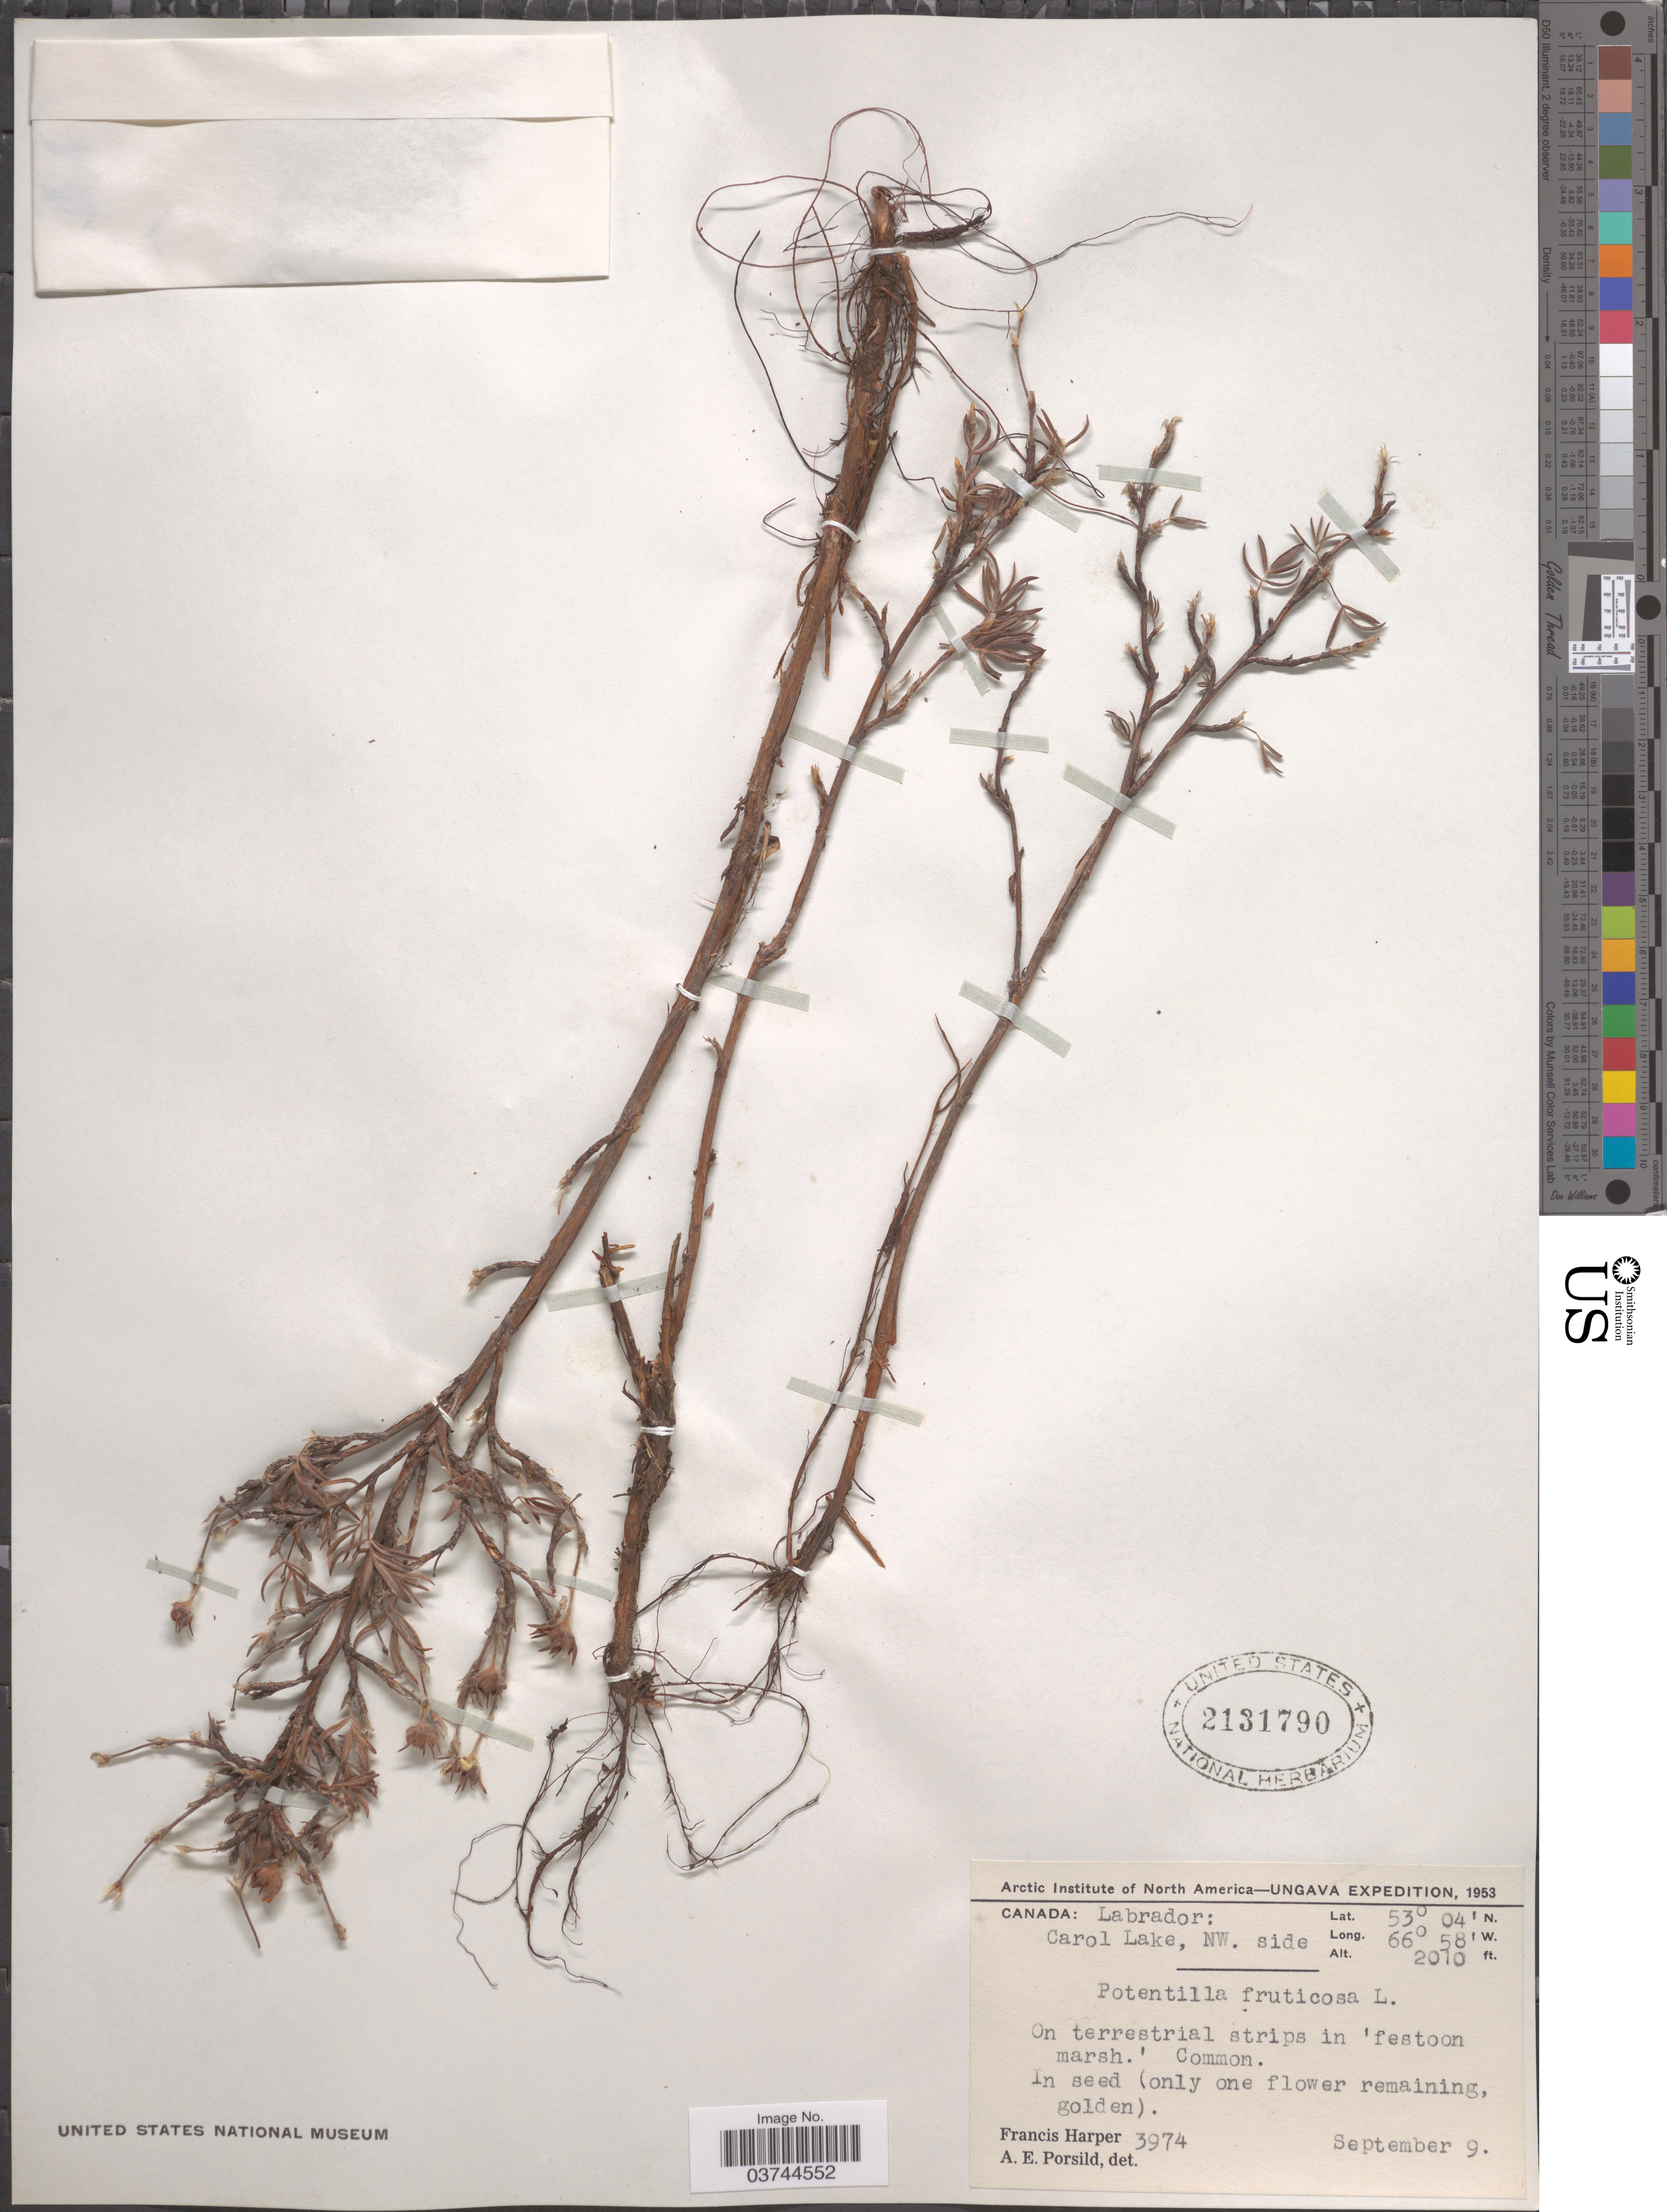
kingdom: Plantae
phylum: Tracheophyta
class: Magnoliopsida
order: Rosales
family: Rosaceae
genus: Dasiphora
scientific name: Dasiphora fruticosa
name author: (L.) Rydb.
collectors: F. Harper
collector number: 3974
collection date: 1953-09-09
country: Canada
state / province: Newfoundland and Labrador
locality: Ungava [unsure placement]. Labrador: Carol Lake, NW. side.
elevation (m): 613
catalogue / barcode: US 2131790